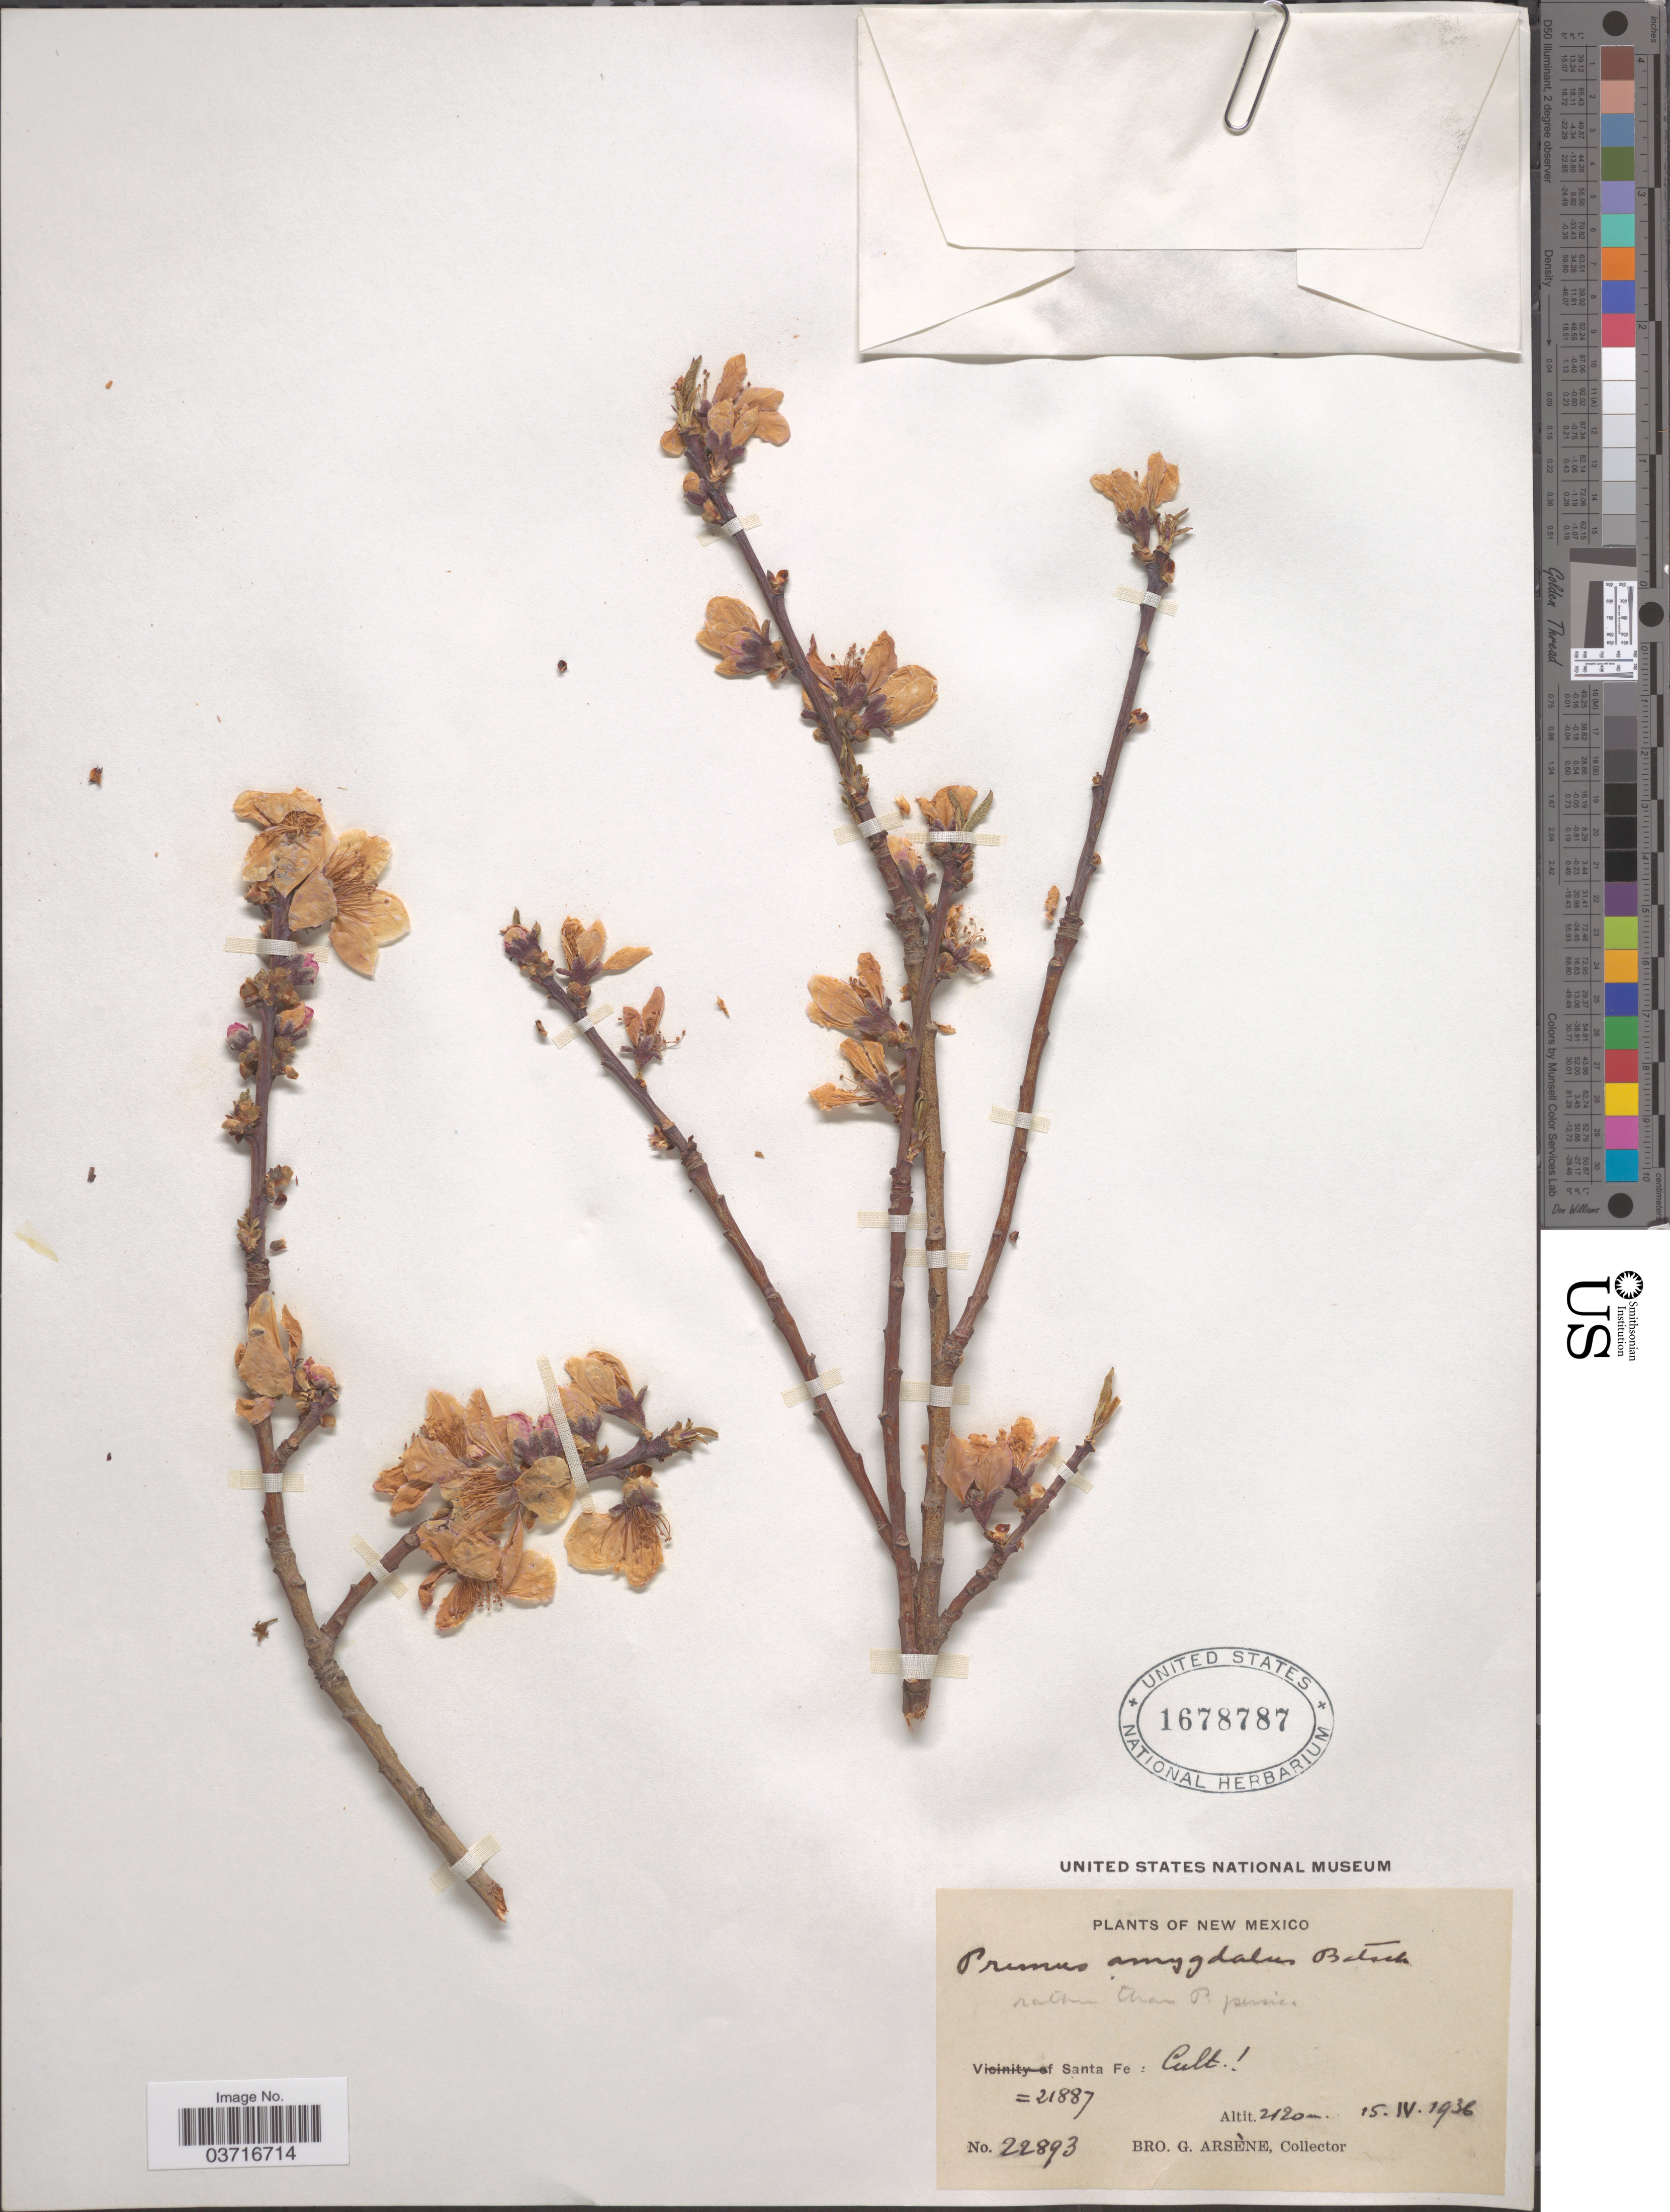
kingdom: Plantae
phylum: Tracheophyta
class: Magnoliopsida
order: Rosales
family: Rosaceae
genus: Prunus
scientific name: Prunus sp.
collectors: Bro. G. Arsène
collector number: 22893/21887?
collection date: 1936-04-15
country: United States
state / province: New Mexico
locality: Santa Fe.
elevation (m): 2120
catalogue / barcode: US 1678787